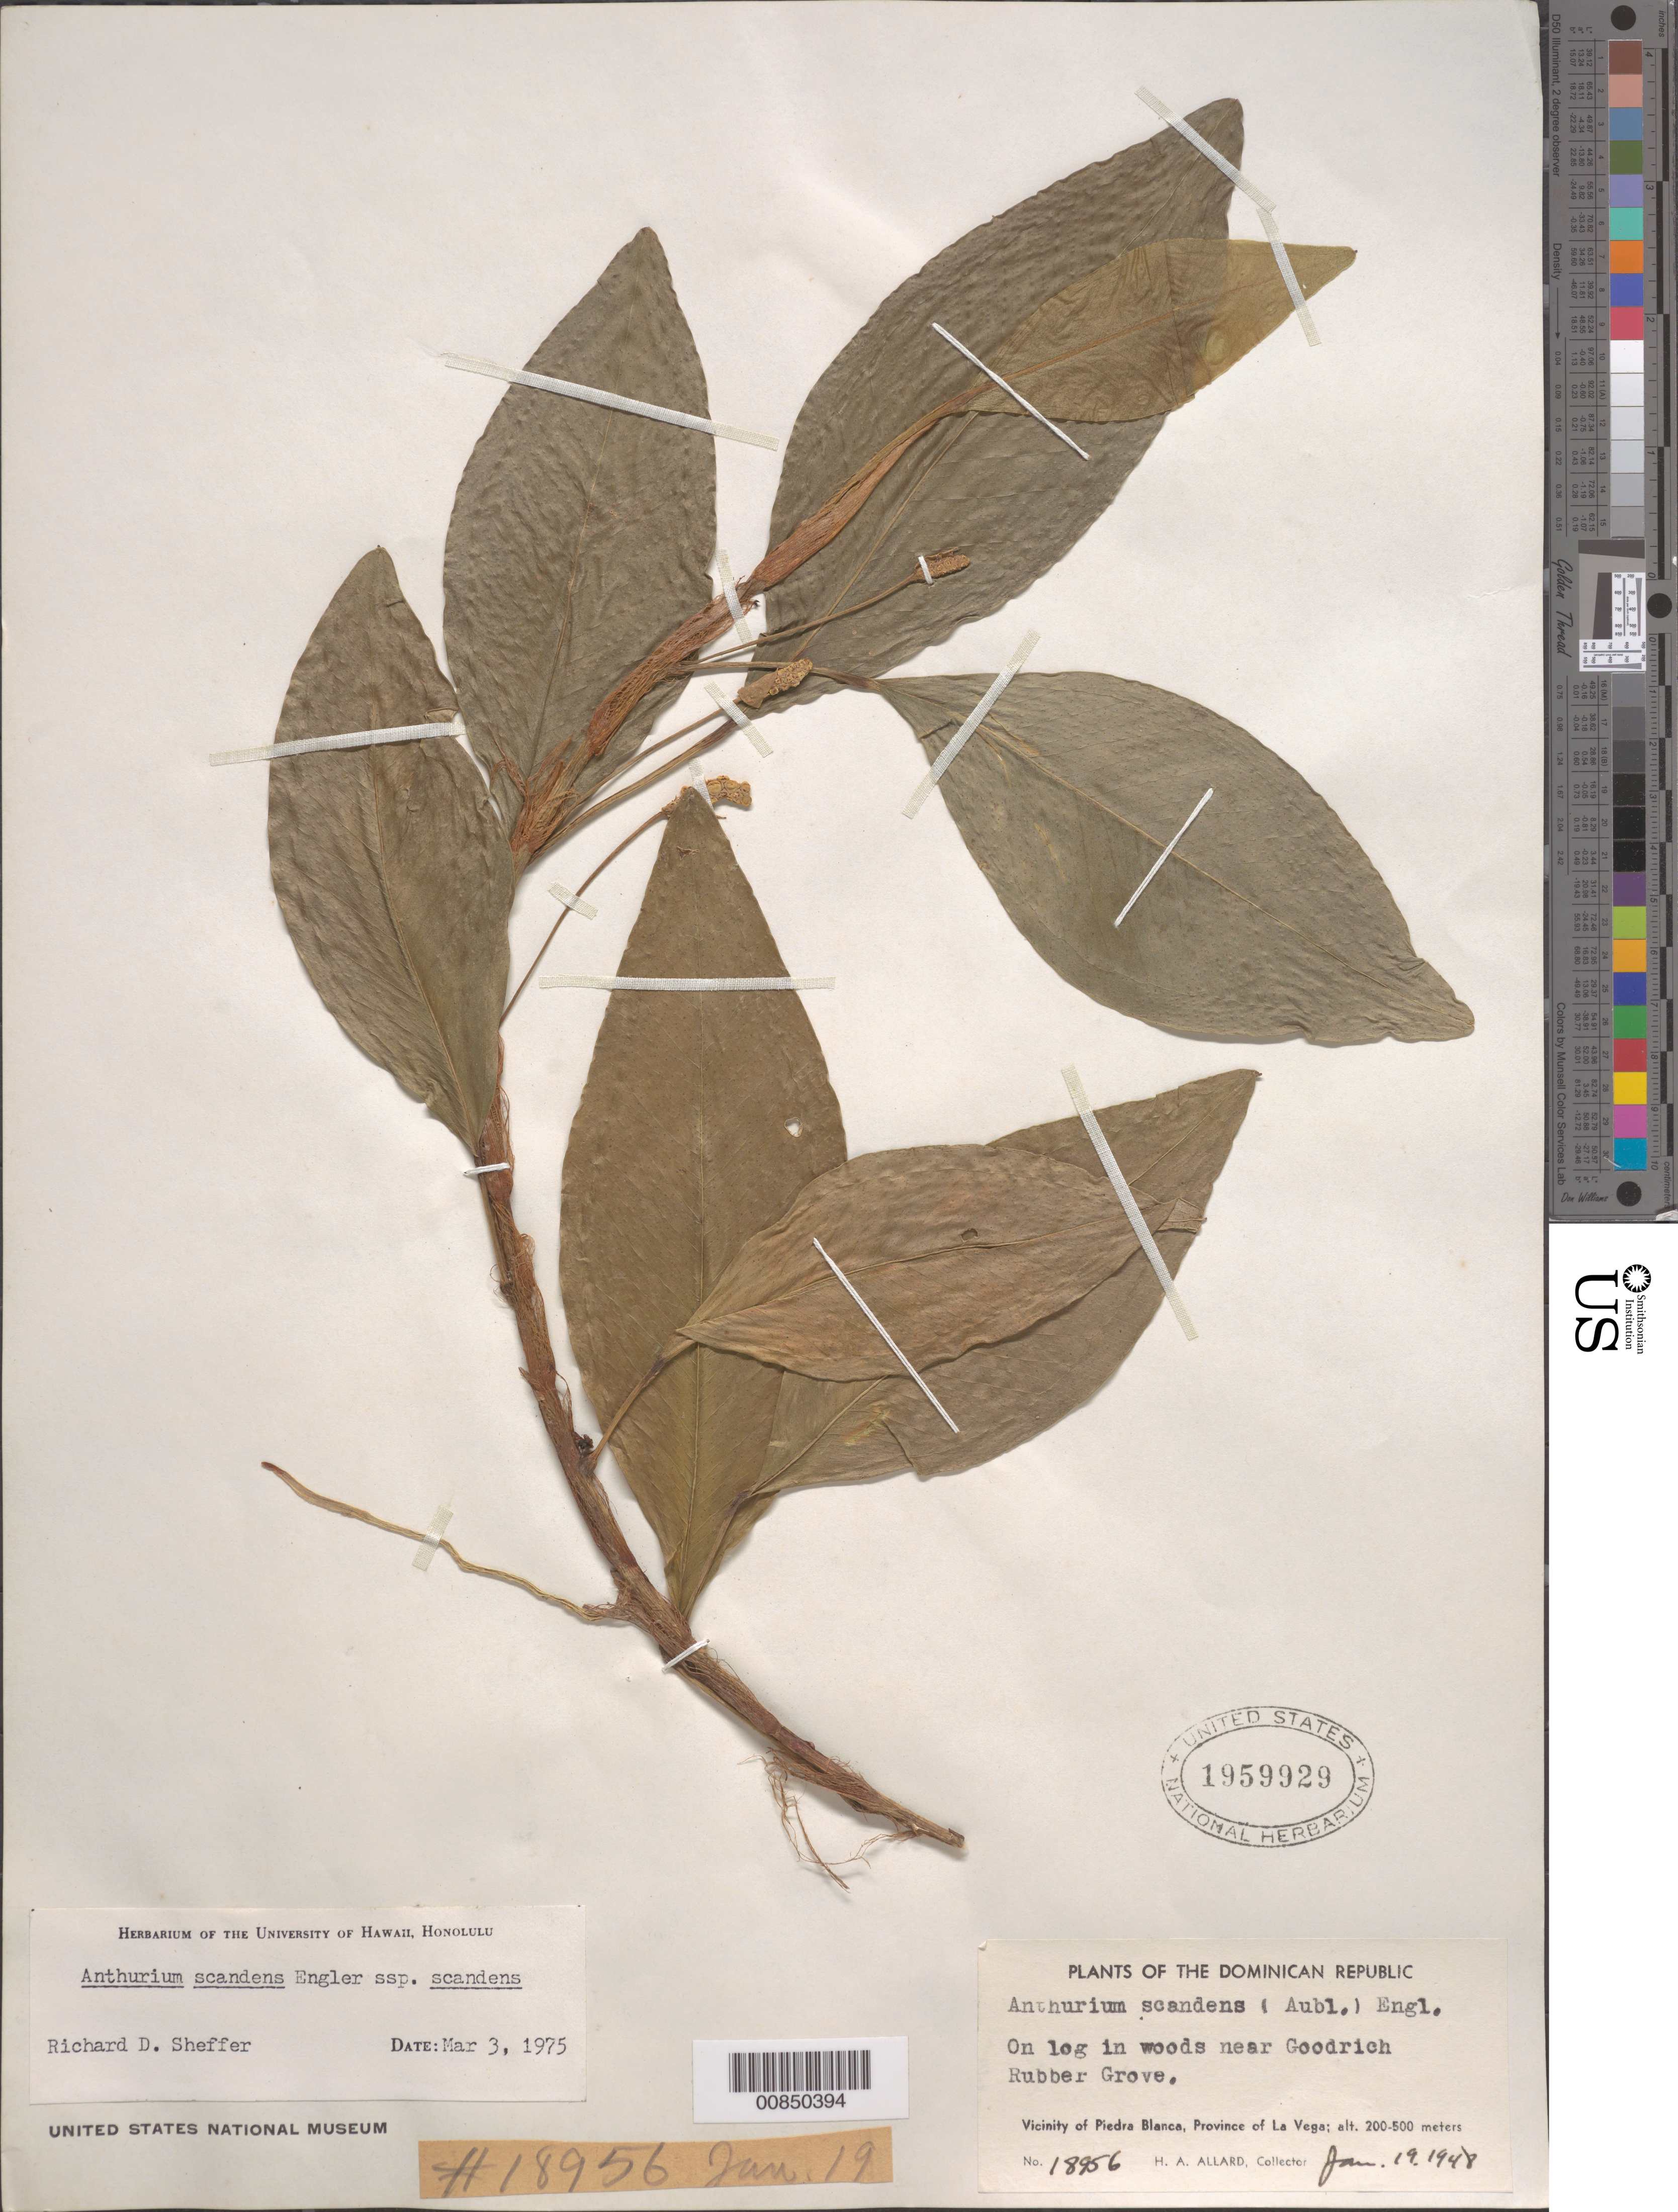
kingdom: Plantae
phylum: Tracheophyta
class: Liliopsida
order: Alismatales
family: Araceae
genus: Anthurium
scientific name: Anthurium scandens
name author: (Aubl.) Engl.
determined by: Sheffer, R. D.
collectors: H. A. Allard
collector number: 18959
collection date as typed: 19 Jan 1948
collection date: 1948-01-19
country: Dominican Republic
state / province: La Vega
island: Hispaniola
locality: Vicinity of Piedra Blanca, near Goodrich Rubber Grove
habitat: On log in woods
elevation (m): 200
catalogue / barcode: US 1959929